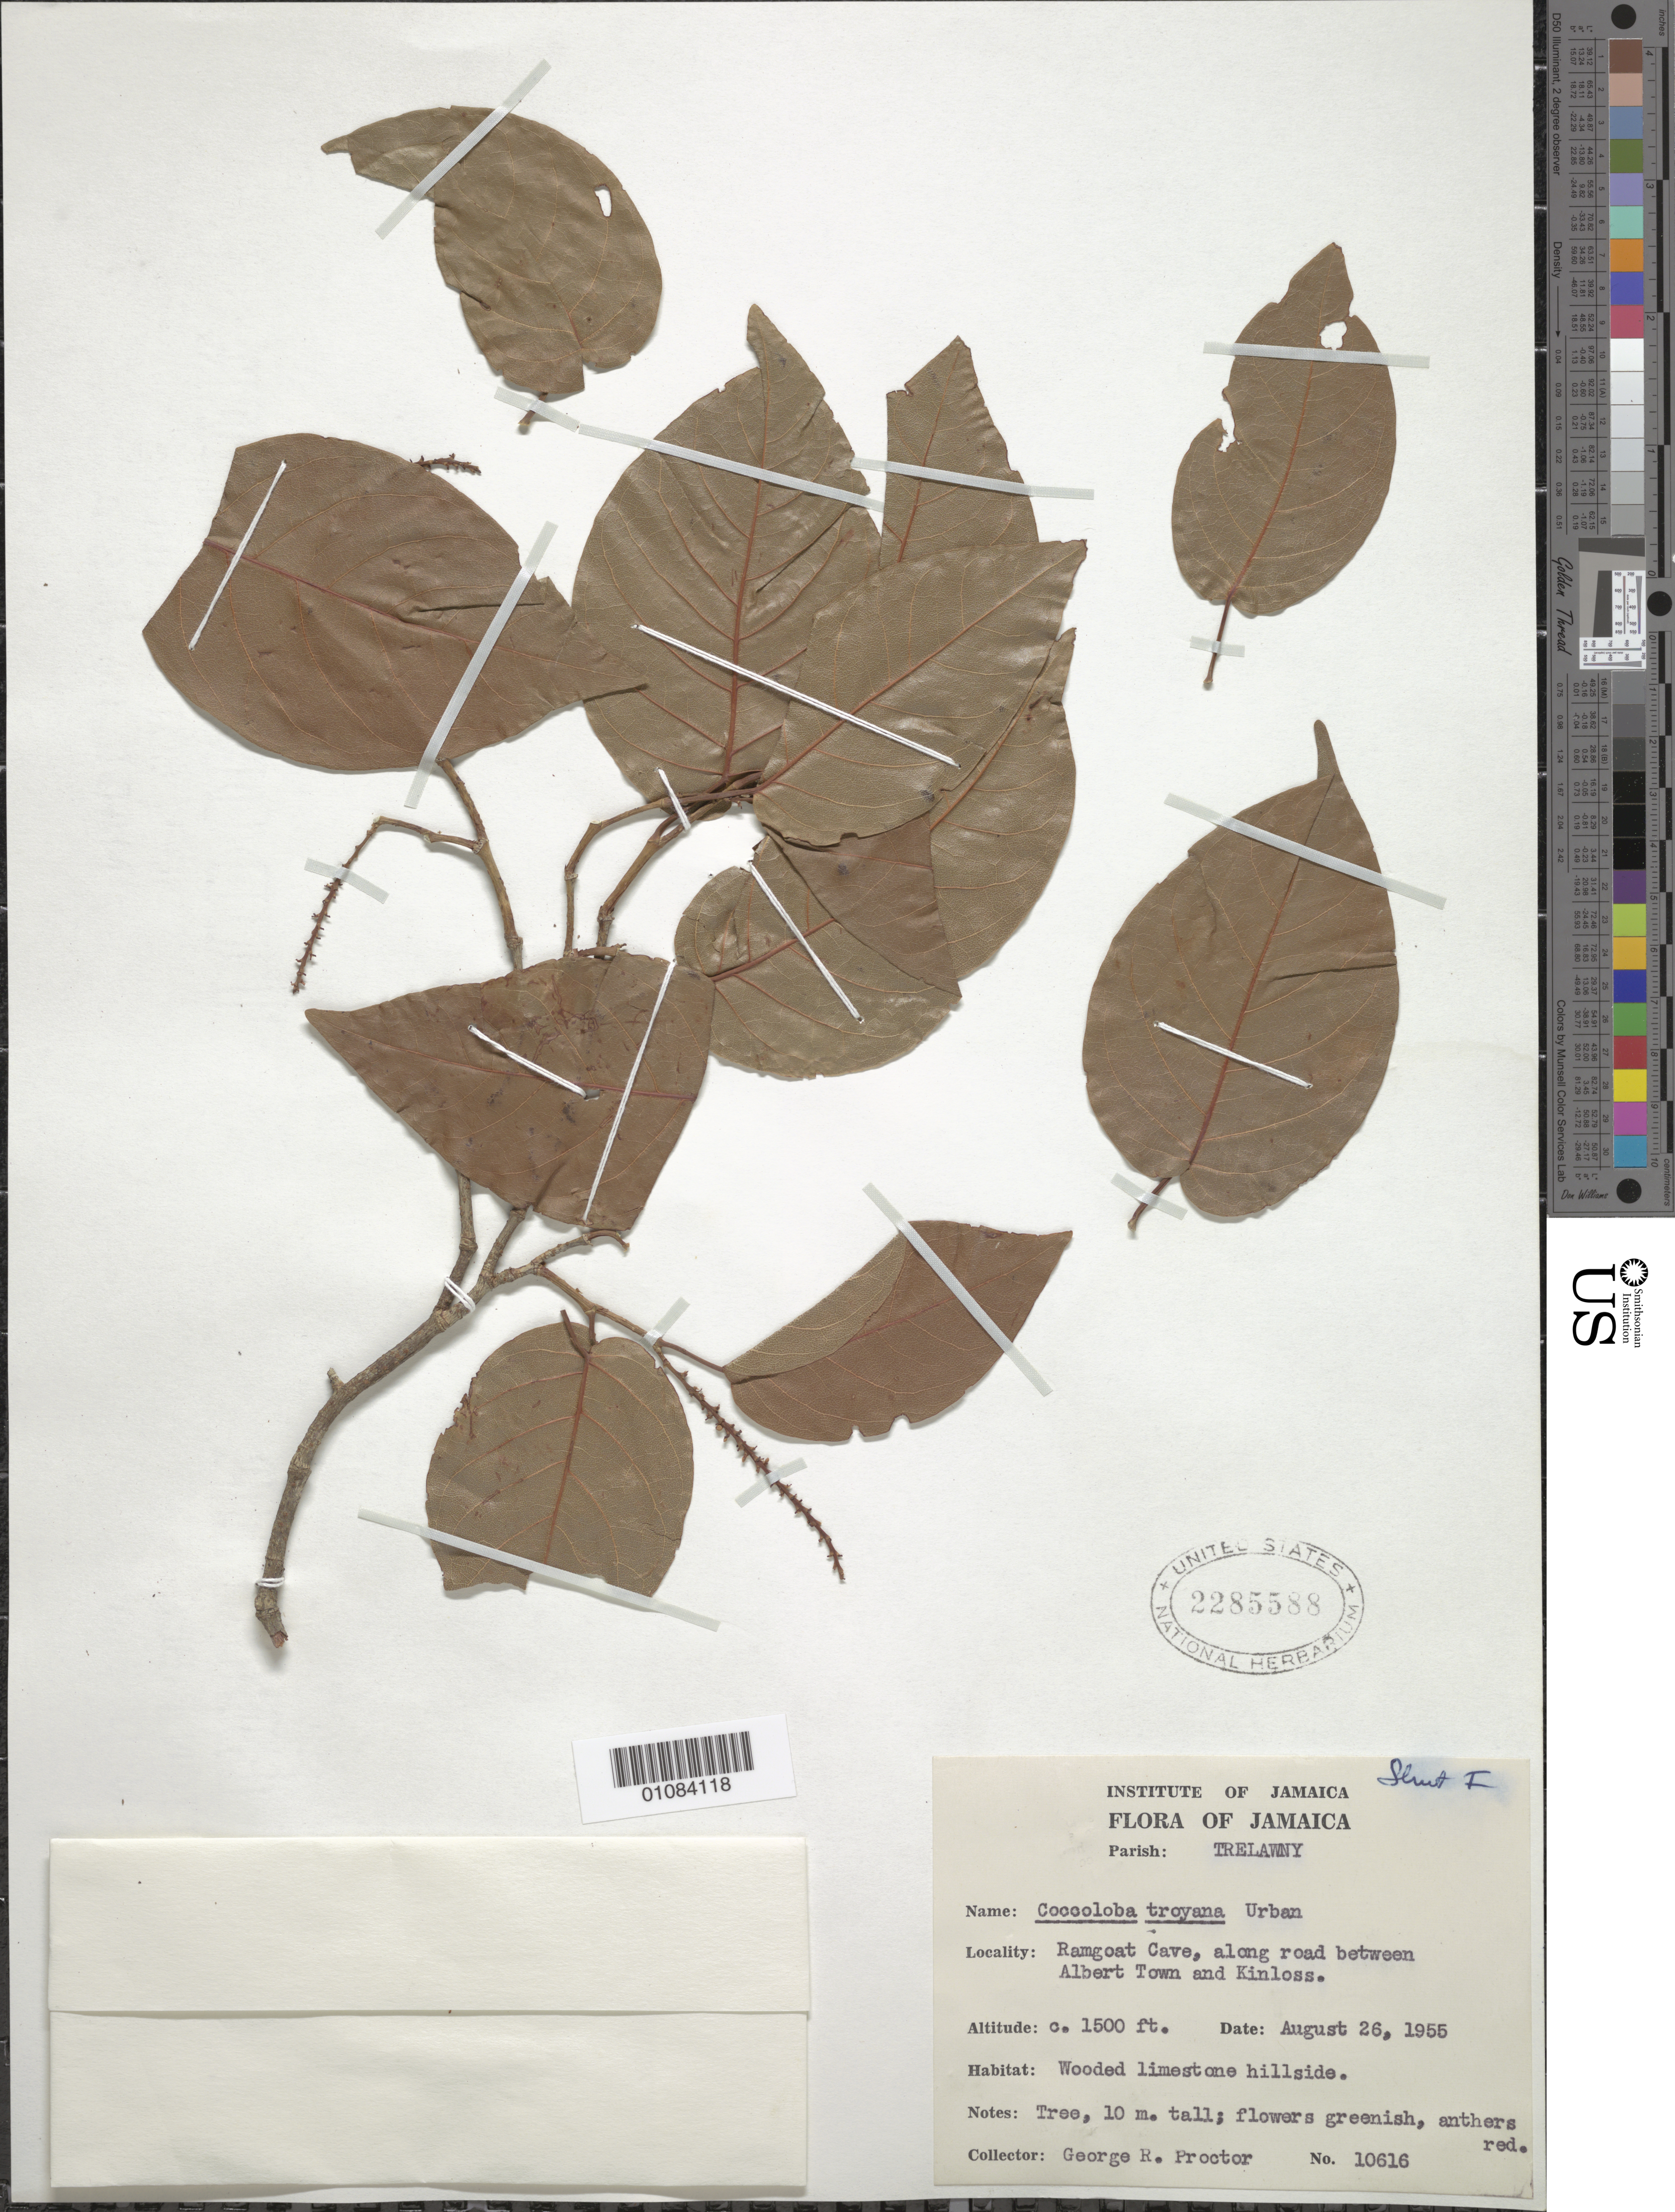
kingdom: Plantae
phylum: Tracheophyta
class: Magnoliopsida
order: Caryophyllales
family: Polygonaceae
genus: Coccoloba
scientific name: Coccoloba troyana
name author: Urb.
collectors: G. R. Proctor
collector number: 10616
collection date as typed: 26 Aug 1955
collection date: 1955-08-26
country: Jamaica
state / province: Trelawny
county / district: Ramgoat Cave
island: Jamaica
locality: Ramgoat Cave, along road between Albert Town and Kinloss.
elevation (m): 457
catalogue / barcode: US 2285588